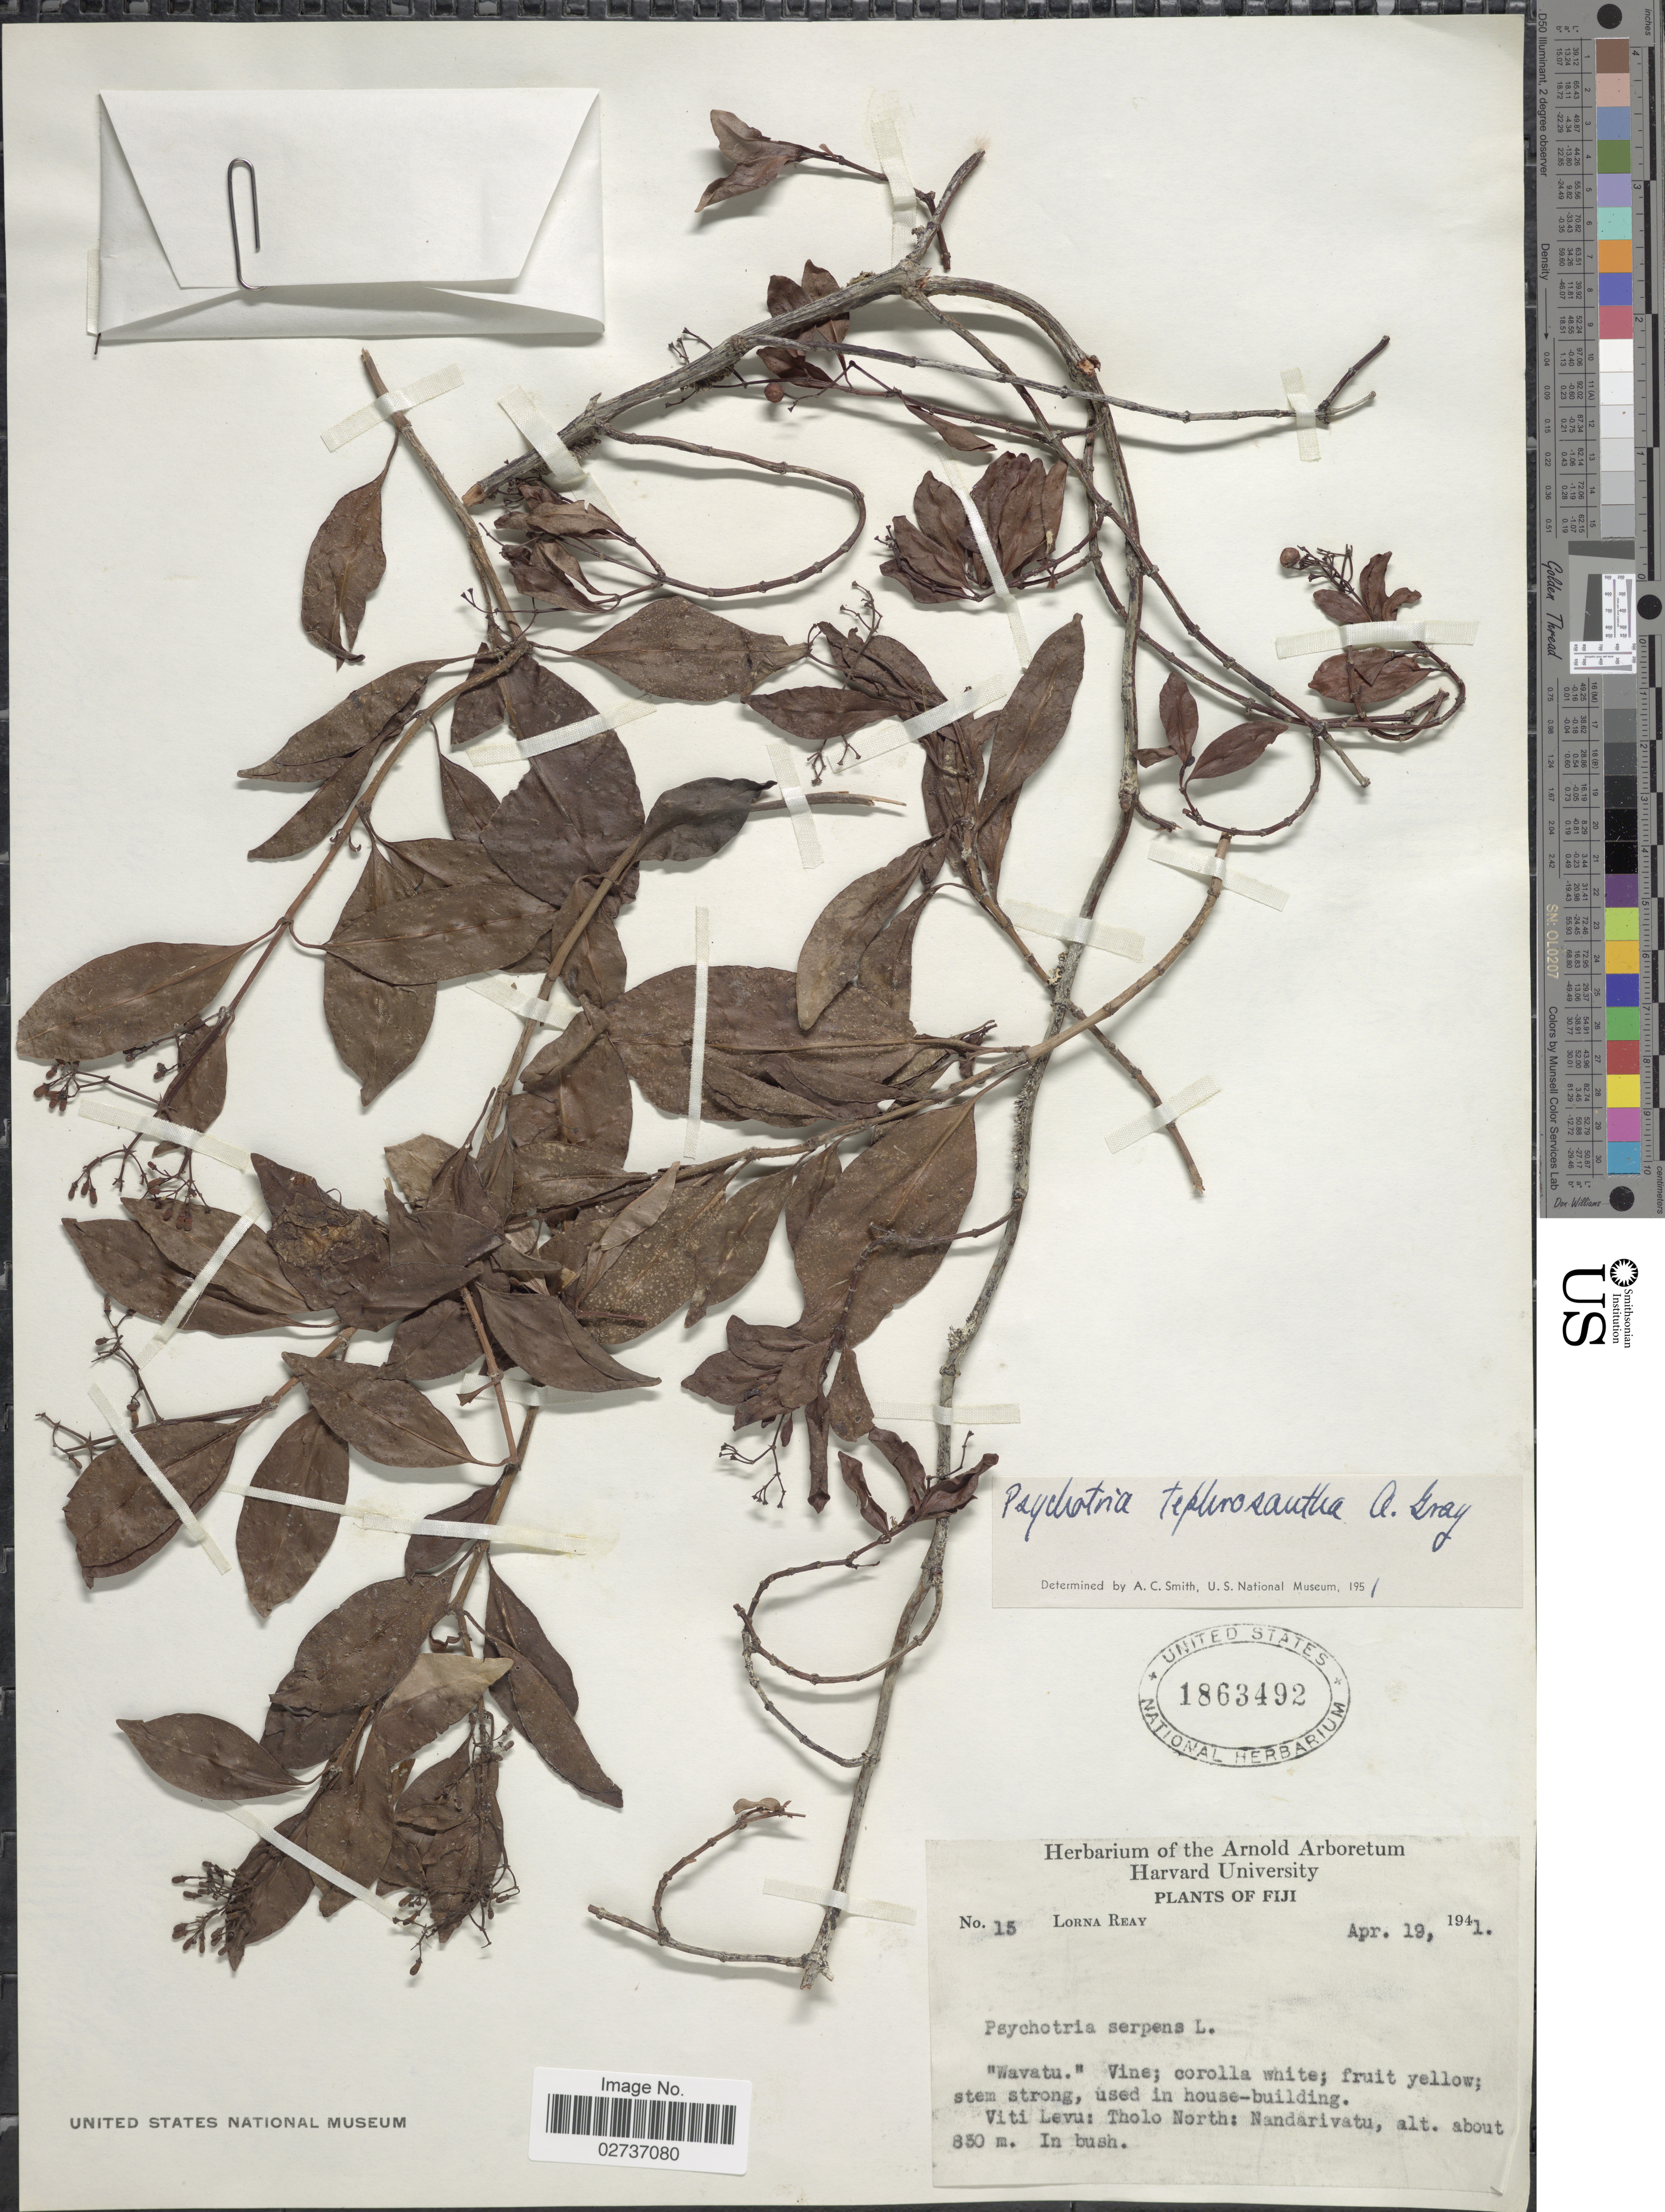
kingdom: Plantae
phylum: Tracheophyta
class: Magnoliopsida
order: Gentianales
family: Rubiaceae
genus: Psychotria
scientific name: Psychotria tephrosantha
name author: A. Gray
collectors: L. Reay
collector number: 15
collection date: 1941-04-19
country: Fiji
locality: Viti Levu: Tholo North: Nandarivatu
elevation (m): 850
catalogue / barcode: US 1863492